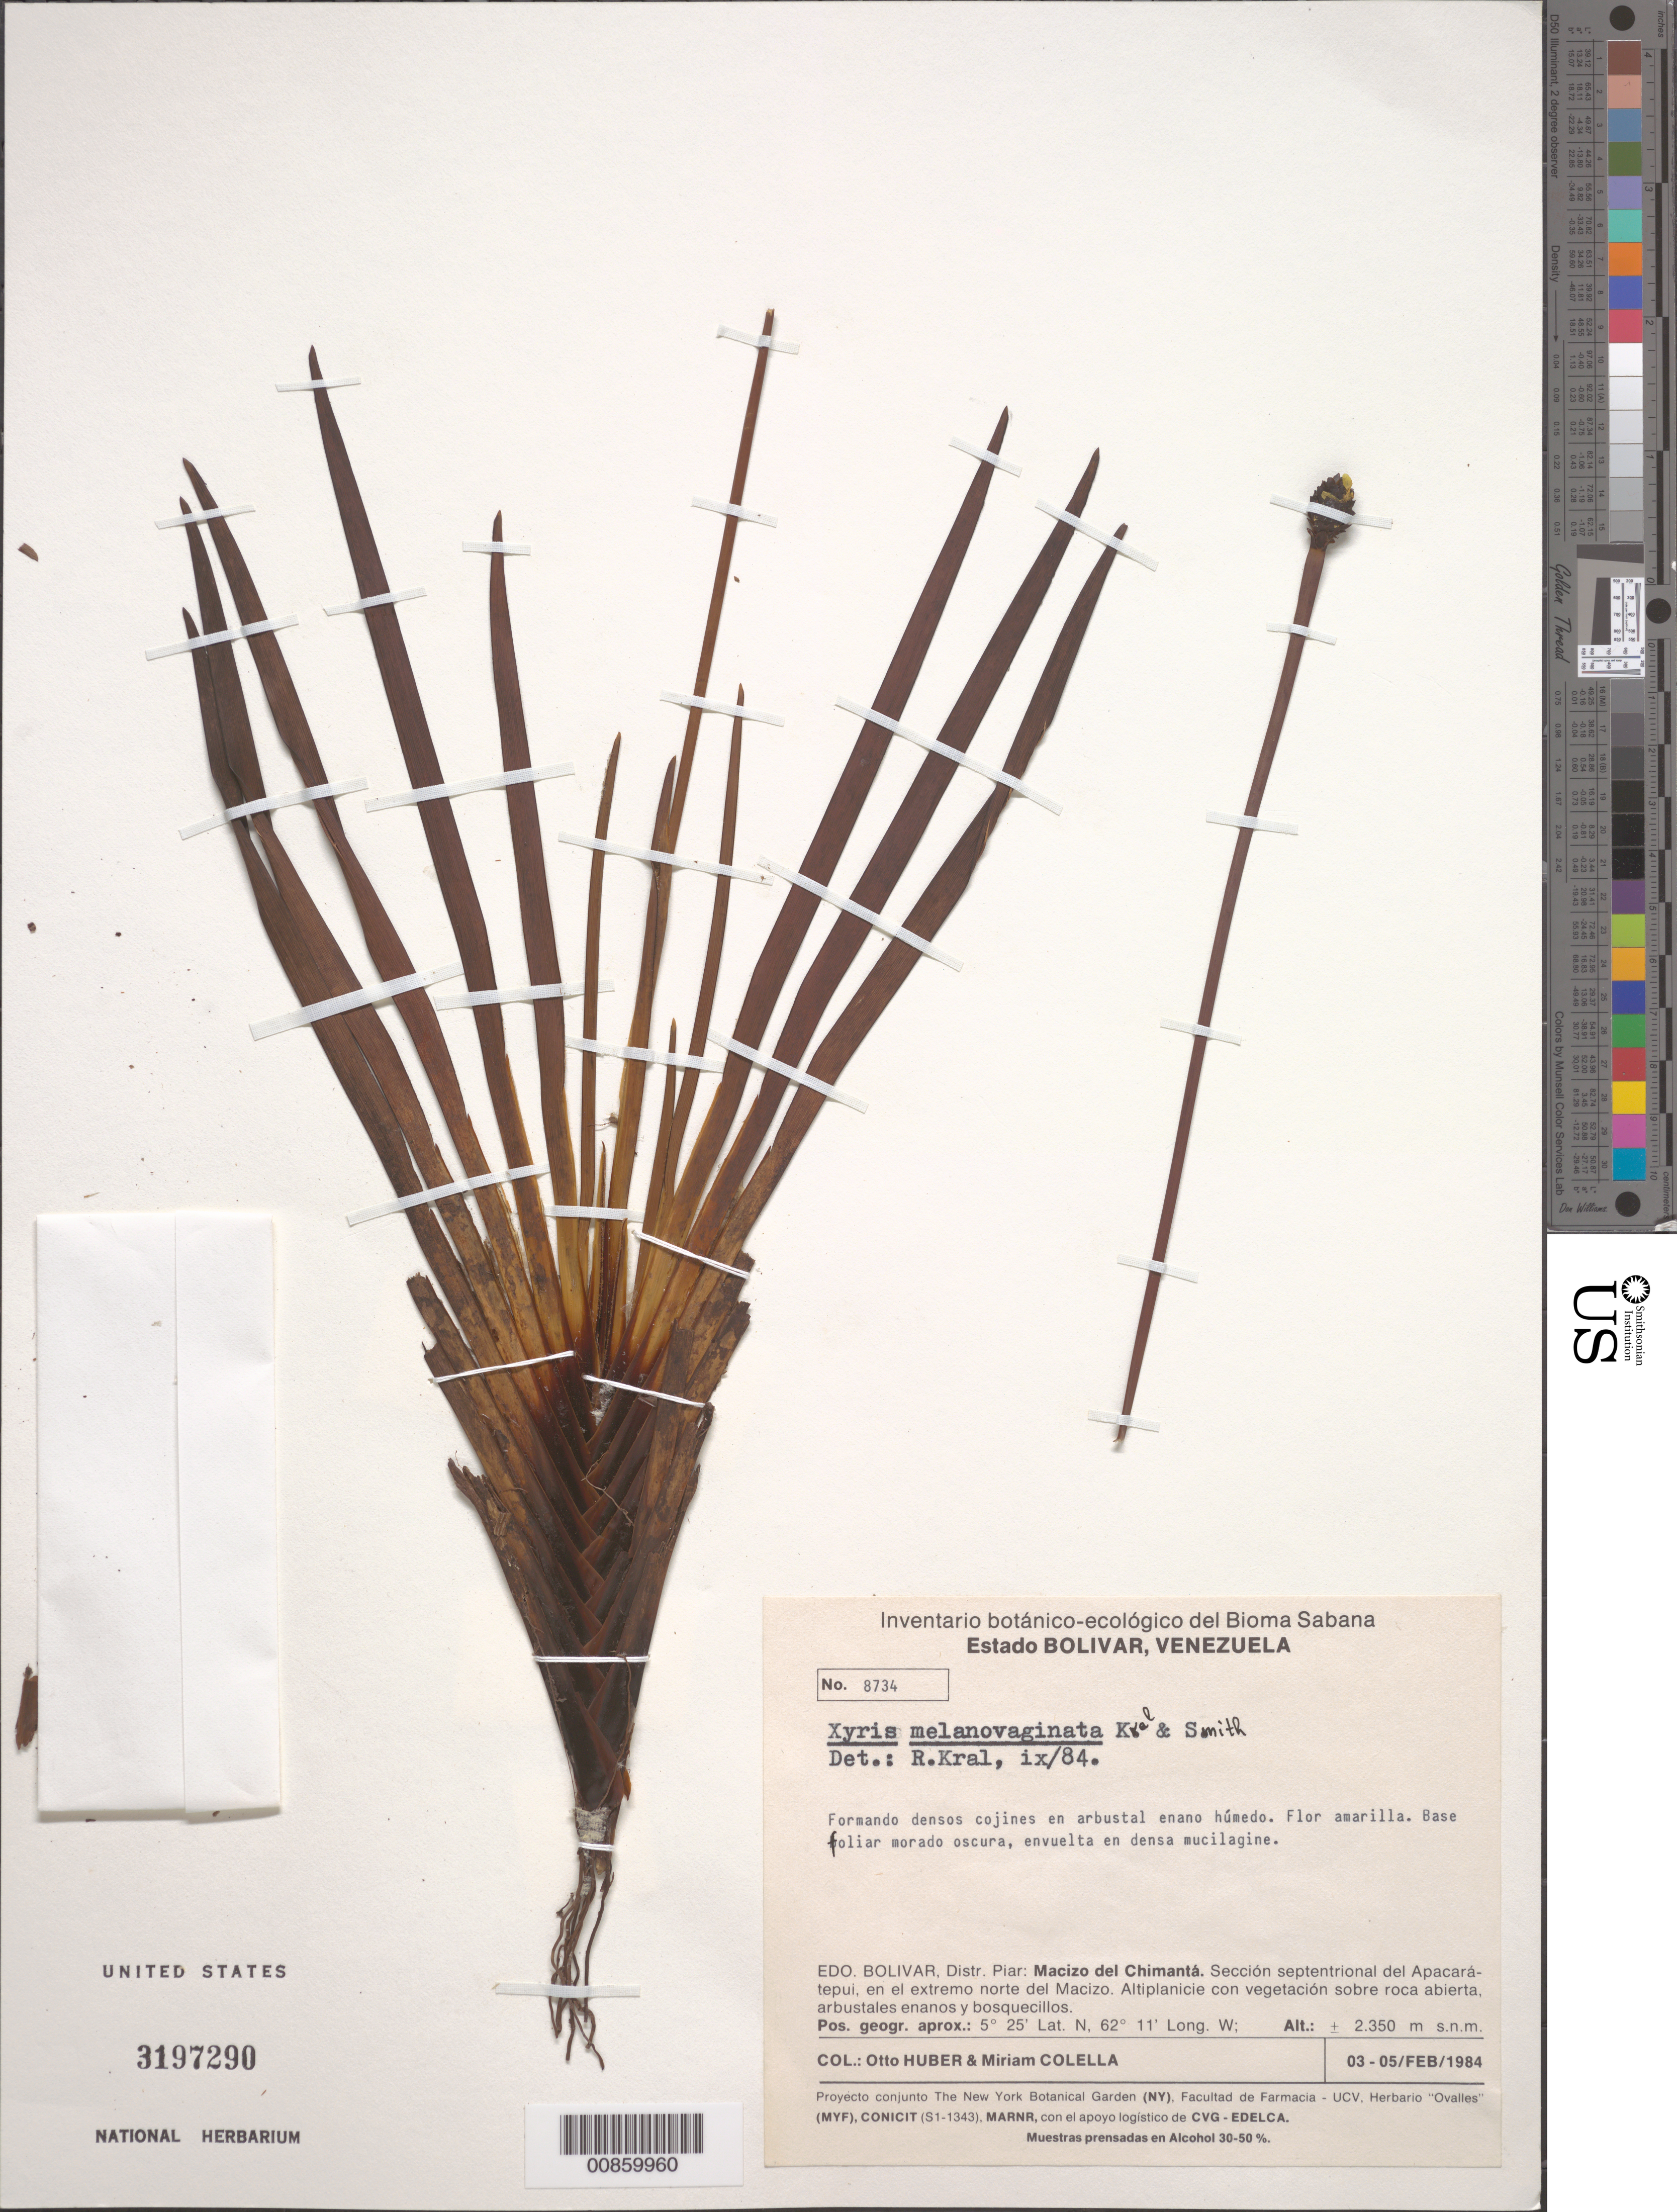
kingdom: Plantae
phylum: Tracheophyta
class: Liliopsida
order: Poales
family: Xyridaceae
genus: Xyris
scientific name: Xyris melanovaginata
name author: Kral & L.B. Sm.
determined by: Kral, Robert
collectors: O. Huber & M. Colella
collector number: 8734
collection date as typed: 3-Feb-84 to 5-Feb-84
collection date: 1984-02-03/1984-02-05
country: Venezuela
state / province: Bolívar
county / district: Piar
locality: Macizo del Chimantá, sección septentríonal del Abacará-tepuí, en el extremo norte del Macizo.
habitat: Altiplanicie con vegetación sobre roca abierta, arbustales enanos y bosquecillos; en arbustal enano húmedo.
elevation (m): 2350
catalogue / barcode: US 3197290